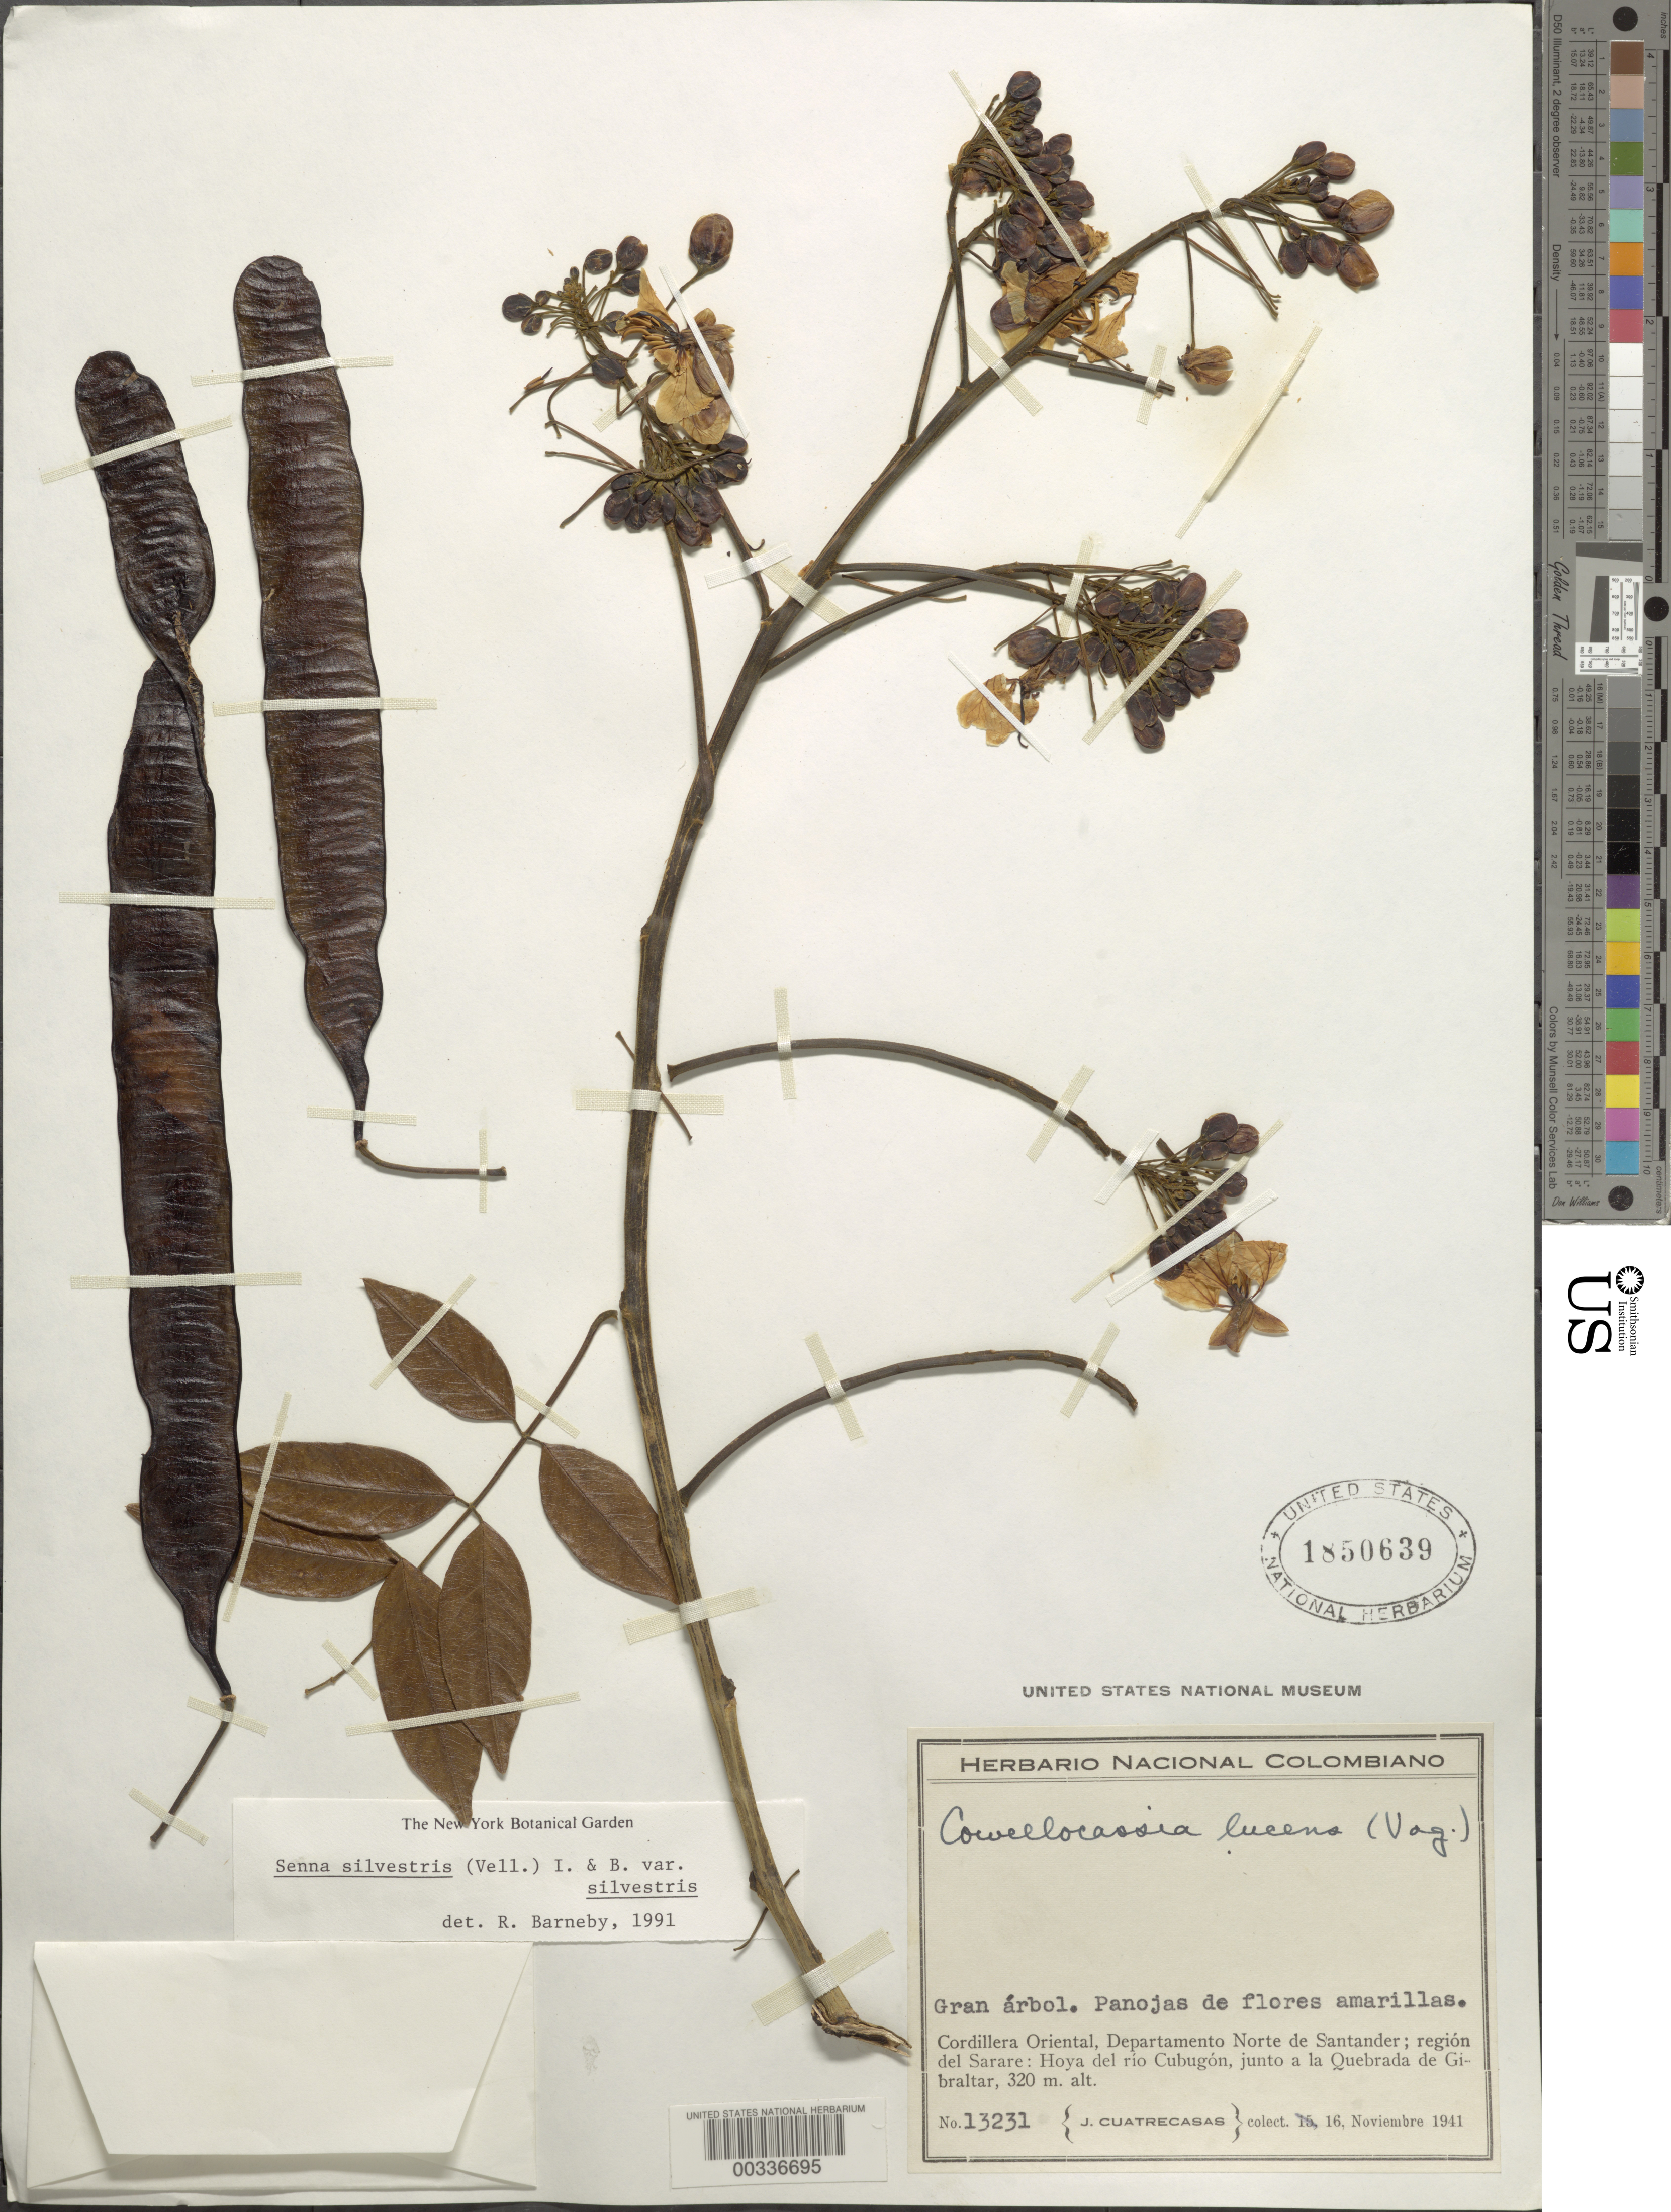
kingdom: Plantae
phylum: Tracheophyta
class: Magnoliopsida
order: Fabales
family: Fabaceae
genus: Senna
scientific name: Senna silvestris var. silvestris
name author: (Vell.) H.S. Irwin & Barneby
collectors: J. Cuatrecasas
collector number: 13231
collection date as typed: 16 Nov 1941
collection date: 1941-11-16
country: Colombia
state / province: Norte de Santander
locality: Cordillera Oriental; Sarare region; Hoya del Rio Cubugon, near Quebrada de Gilbraltar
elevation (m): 320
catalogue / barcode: US 1850639